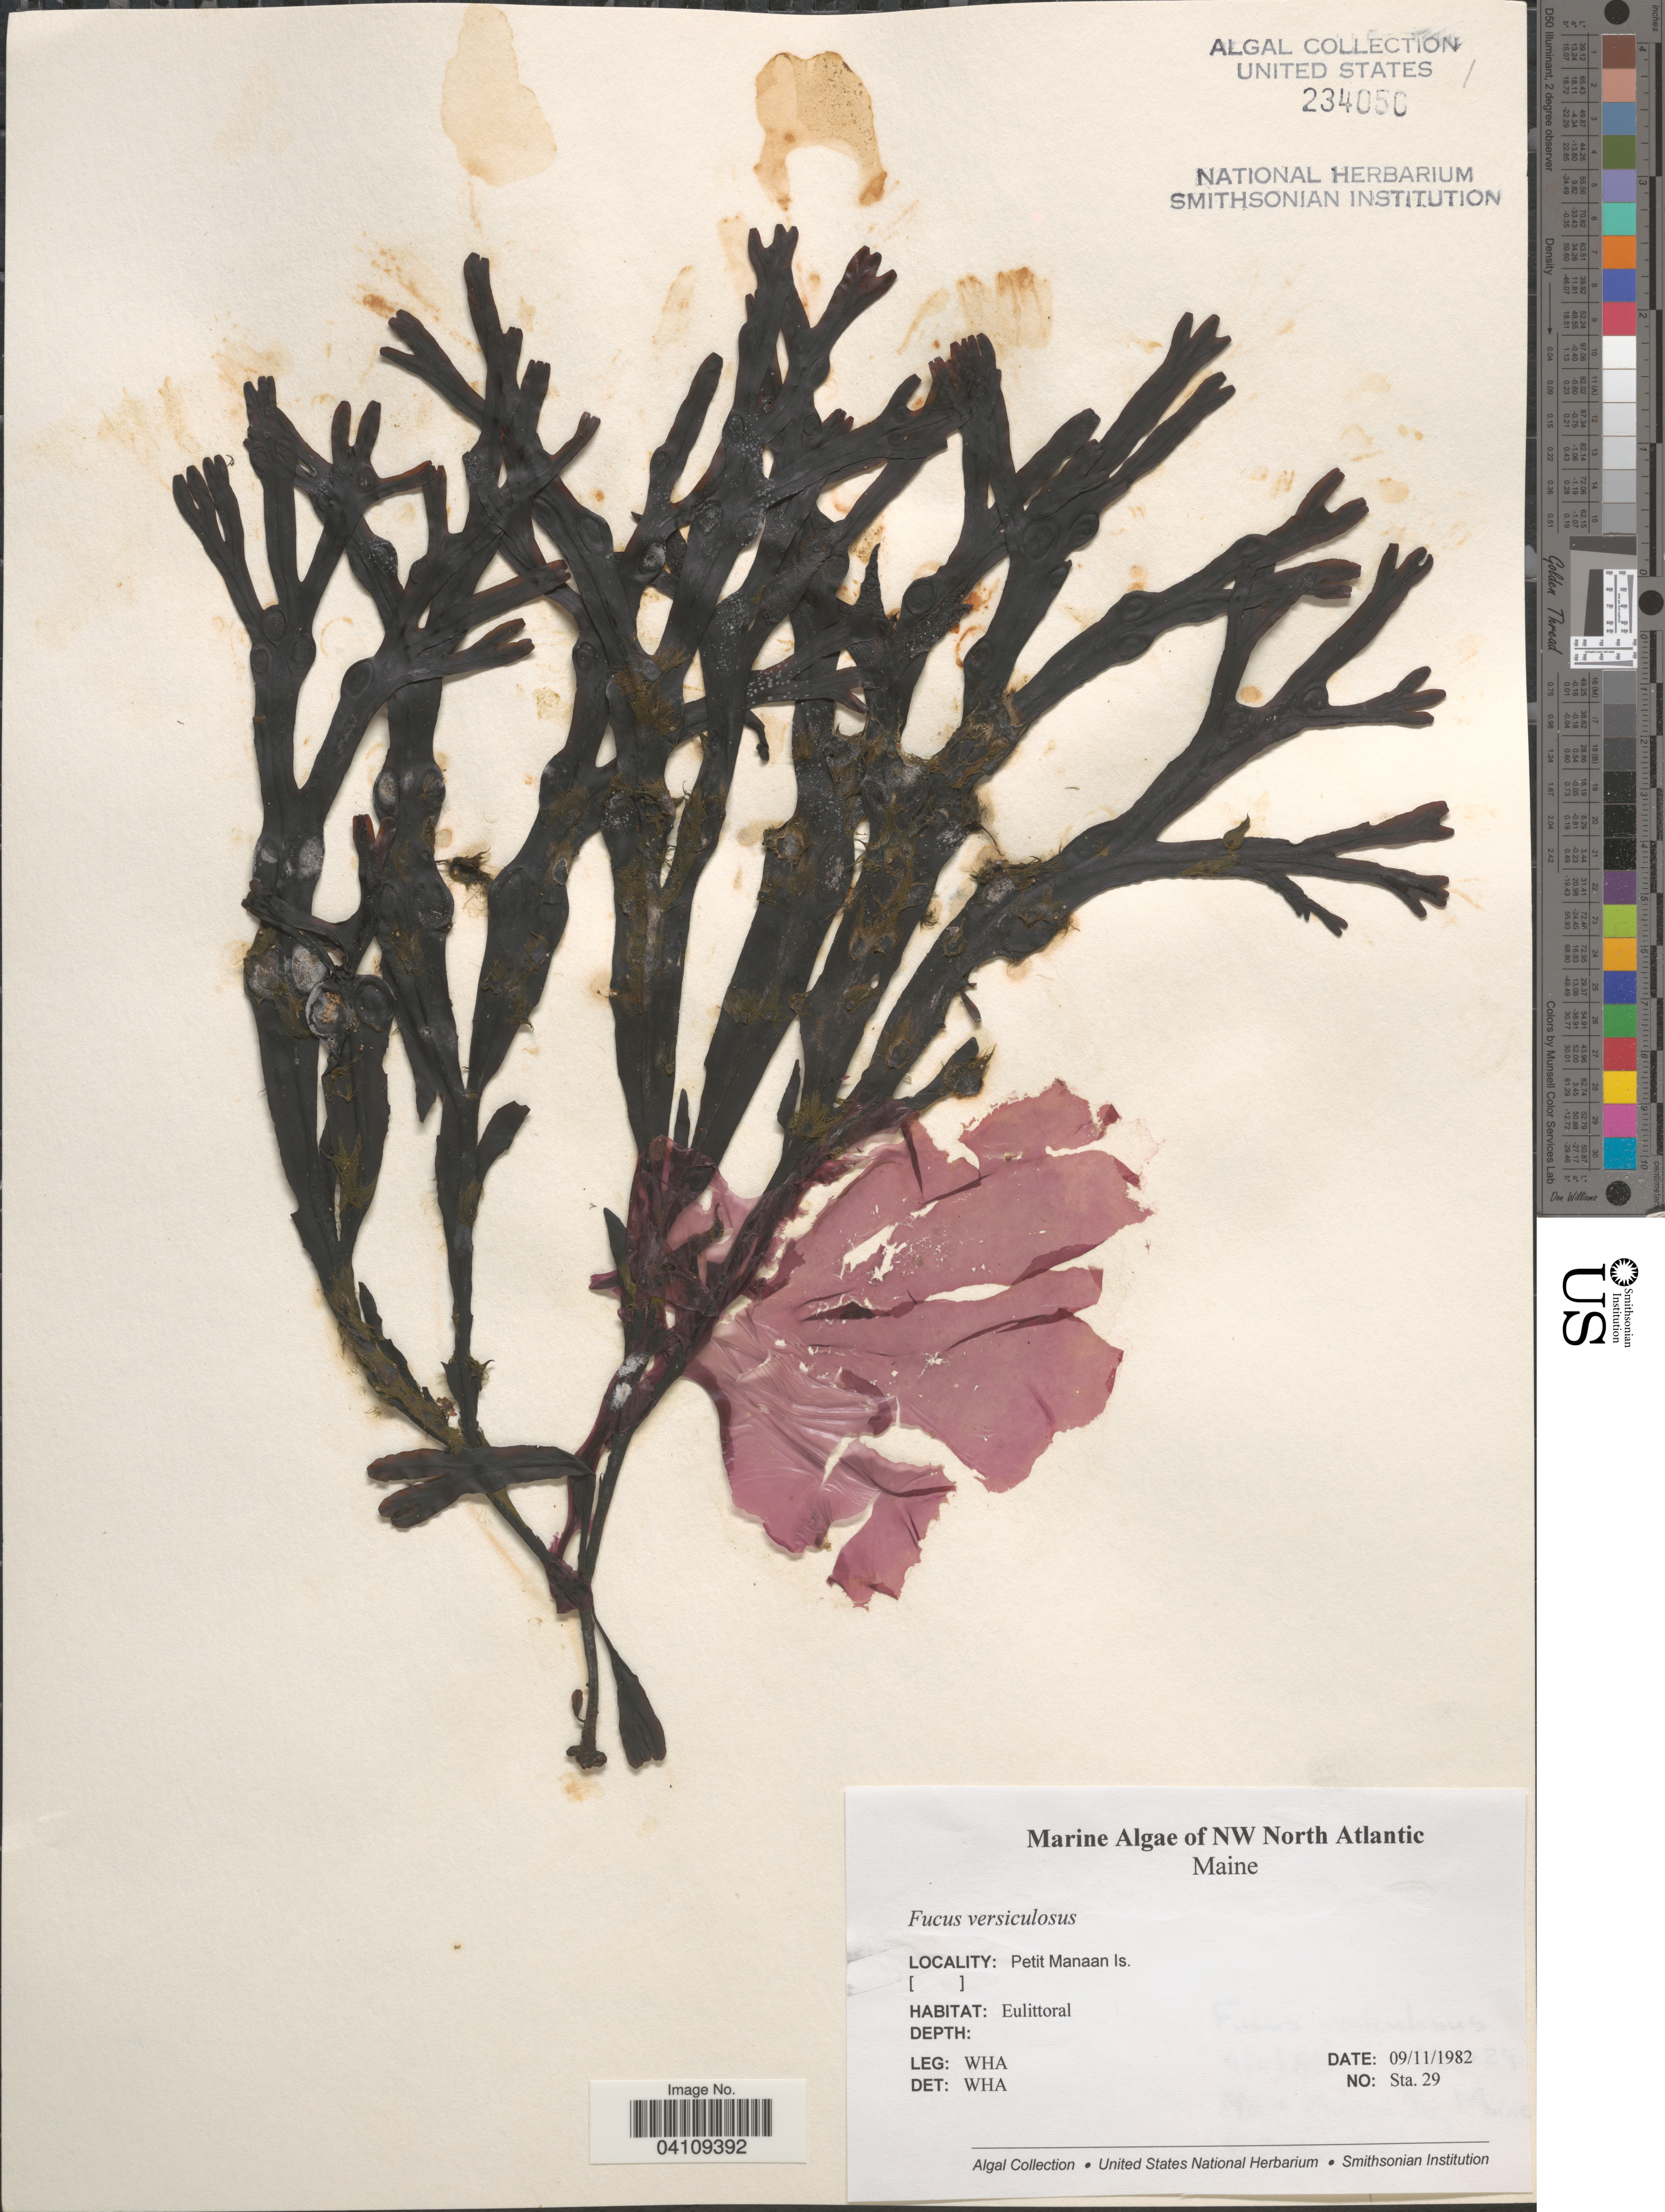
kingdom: Chromista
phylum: Ochrophyta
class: Phaeophyceae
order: Fucales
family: Fucaceae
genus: Fucus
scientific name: Fucus vesiculosus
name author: L.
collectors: W. H. Adey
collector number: Sta. 29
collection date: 1982-09-11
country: United States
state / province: Maine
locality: NW North Atlantic. Petit Manaan Is.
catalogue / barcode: US 234050